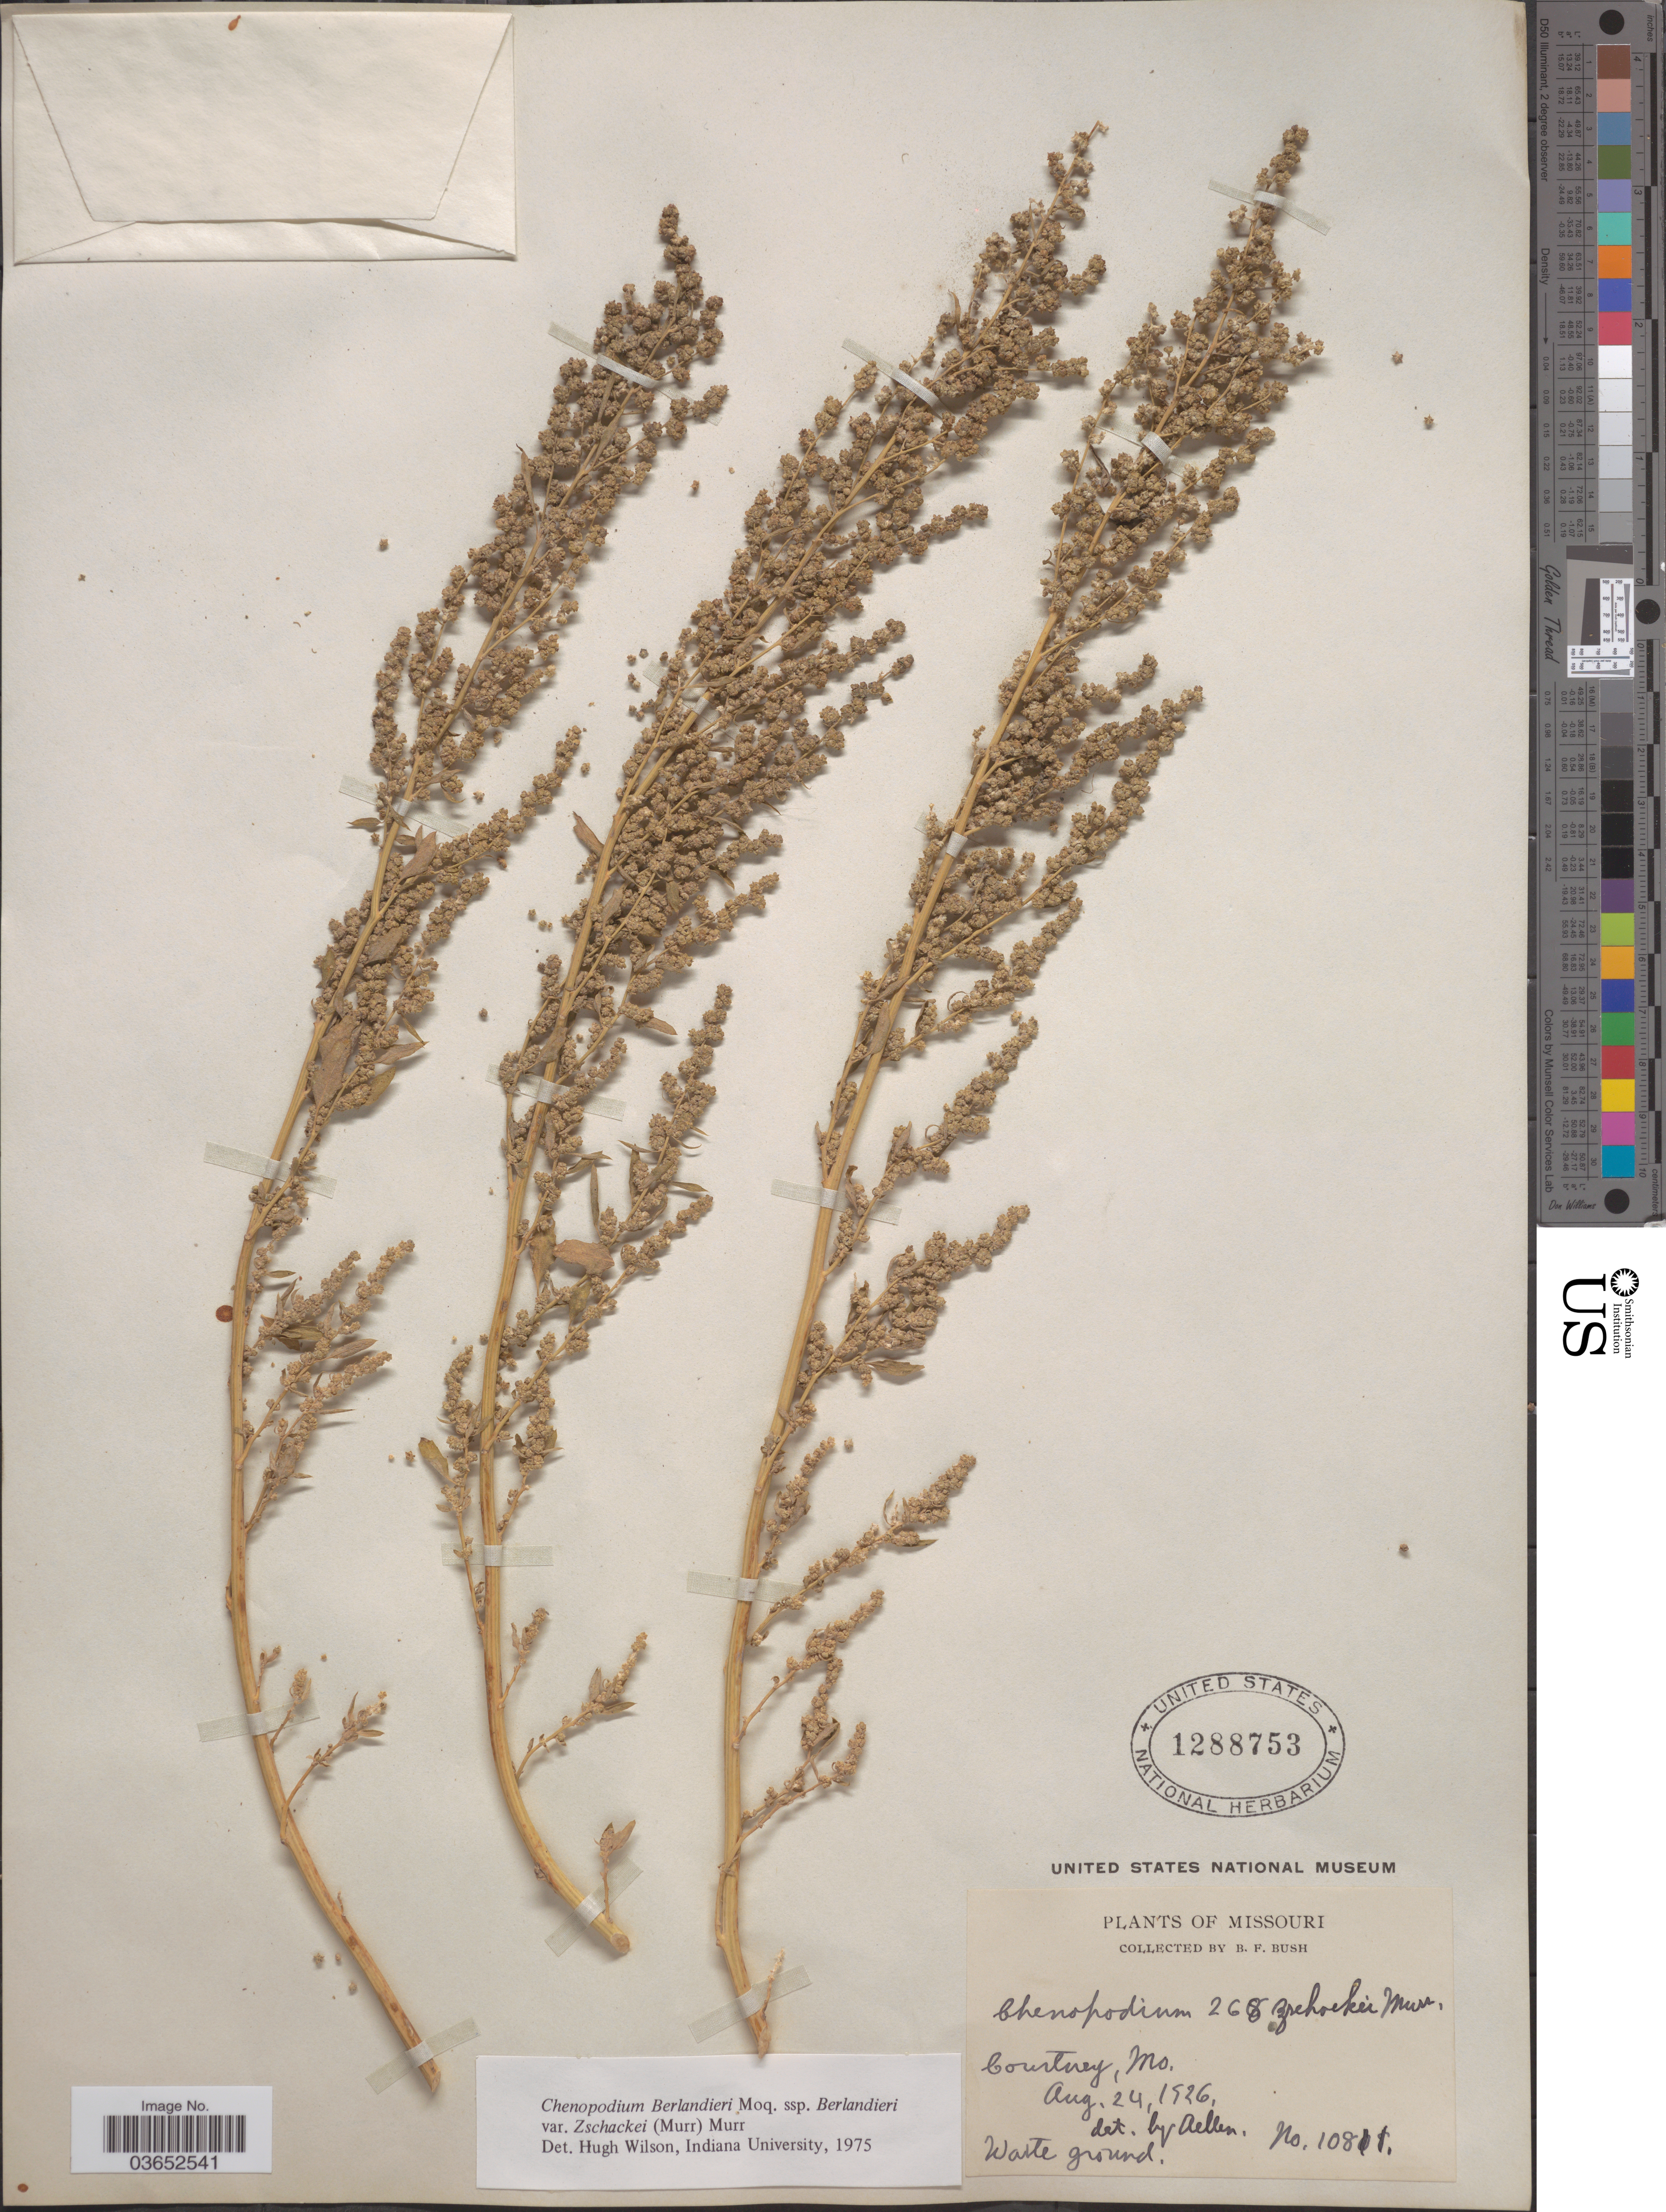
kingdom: Plantae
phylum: Tracheophyta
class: Magnoliopsida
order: Caryophyllales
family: Amaranthaceae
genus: Chenopodium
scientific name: Chenopodium berlandieri var. typicum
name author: A. Ludw. ex Graebn.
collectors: B. F. Bush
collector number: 10811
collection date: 1926-08-24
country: United States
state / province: Missouri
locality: Courtney.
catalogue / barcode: US 1288753